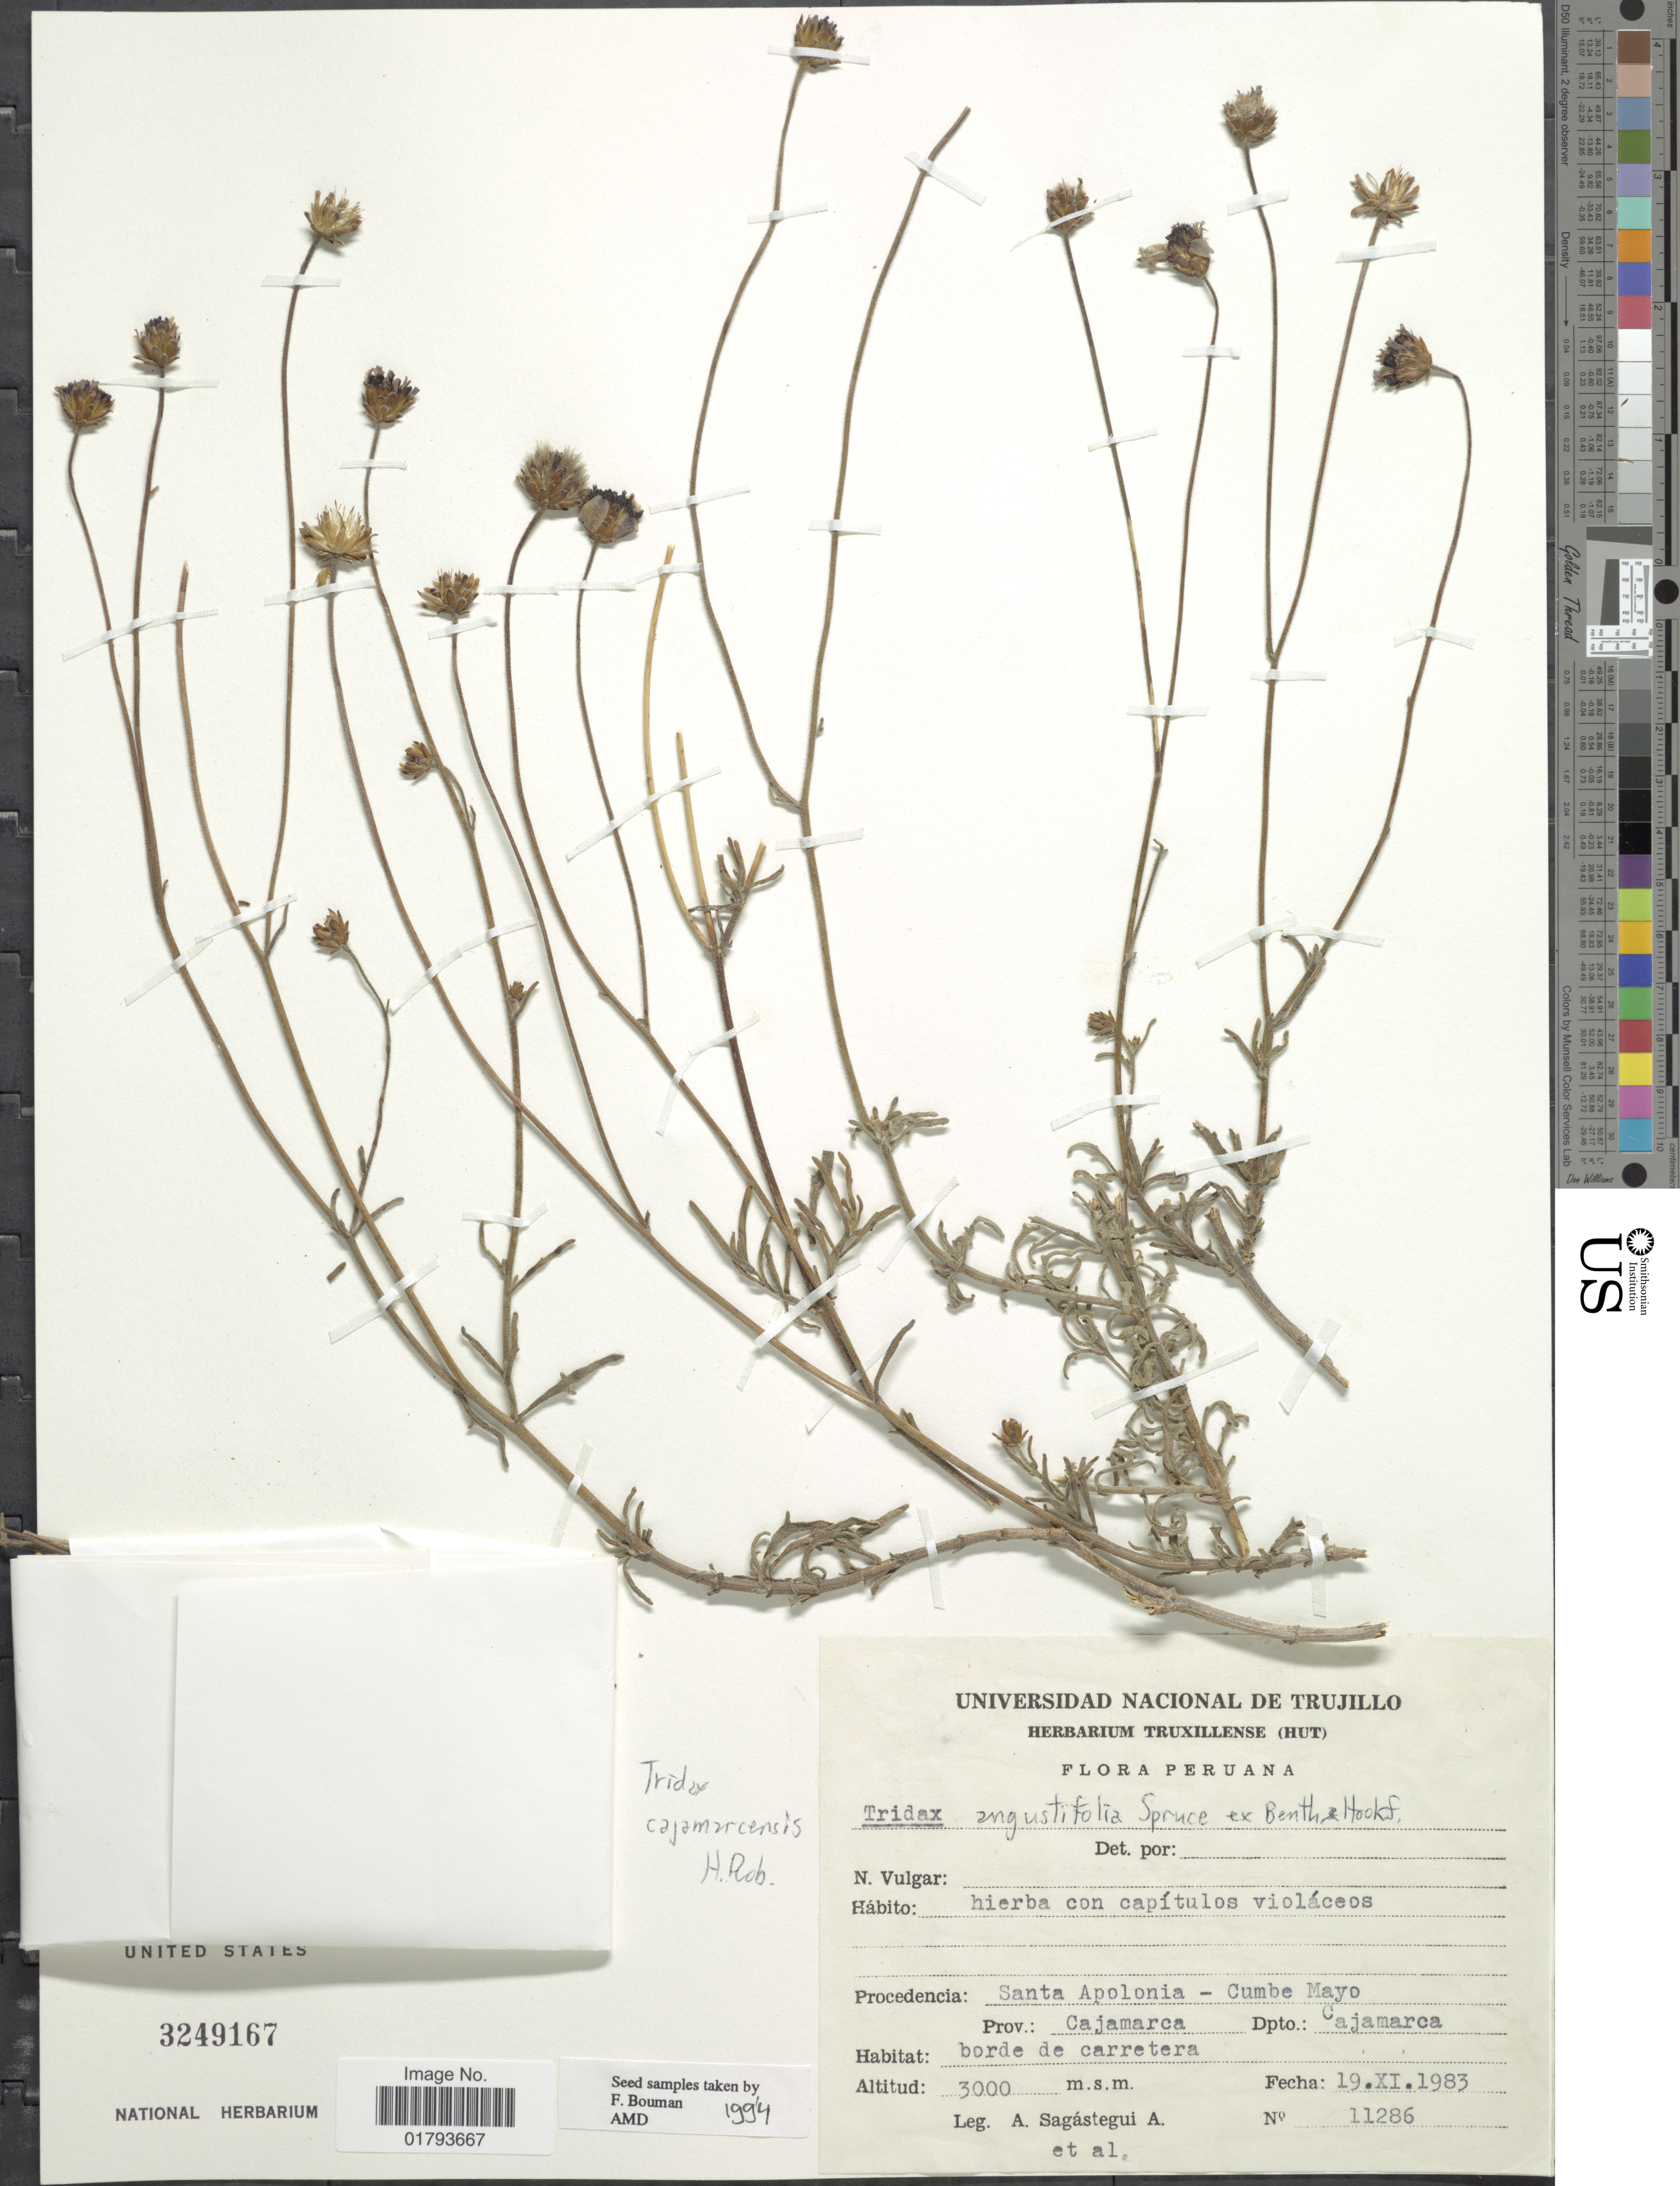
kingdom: Plantae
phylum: Tracheophyta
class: Magnoliopsida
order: Asterales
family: Asteraceae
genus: Tridax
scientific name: Tridax cajamarcensis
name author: H. Rob.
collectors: A. Sagástegui A. & et al.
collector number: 11286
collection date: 1983-11-19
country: Peru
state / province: Cajamarca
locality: Procedencia: Santa Apolonia - Cumbe Mayo, Dpto: Cajamarca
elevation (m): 3000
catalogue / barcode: US 3249167